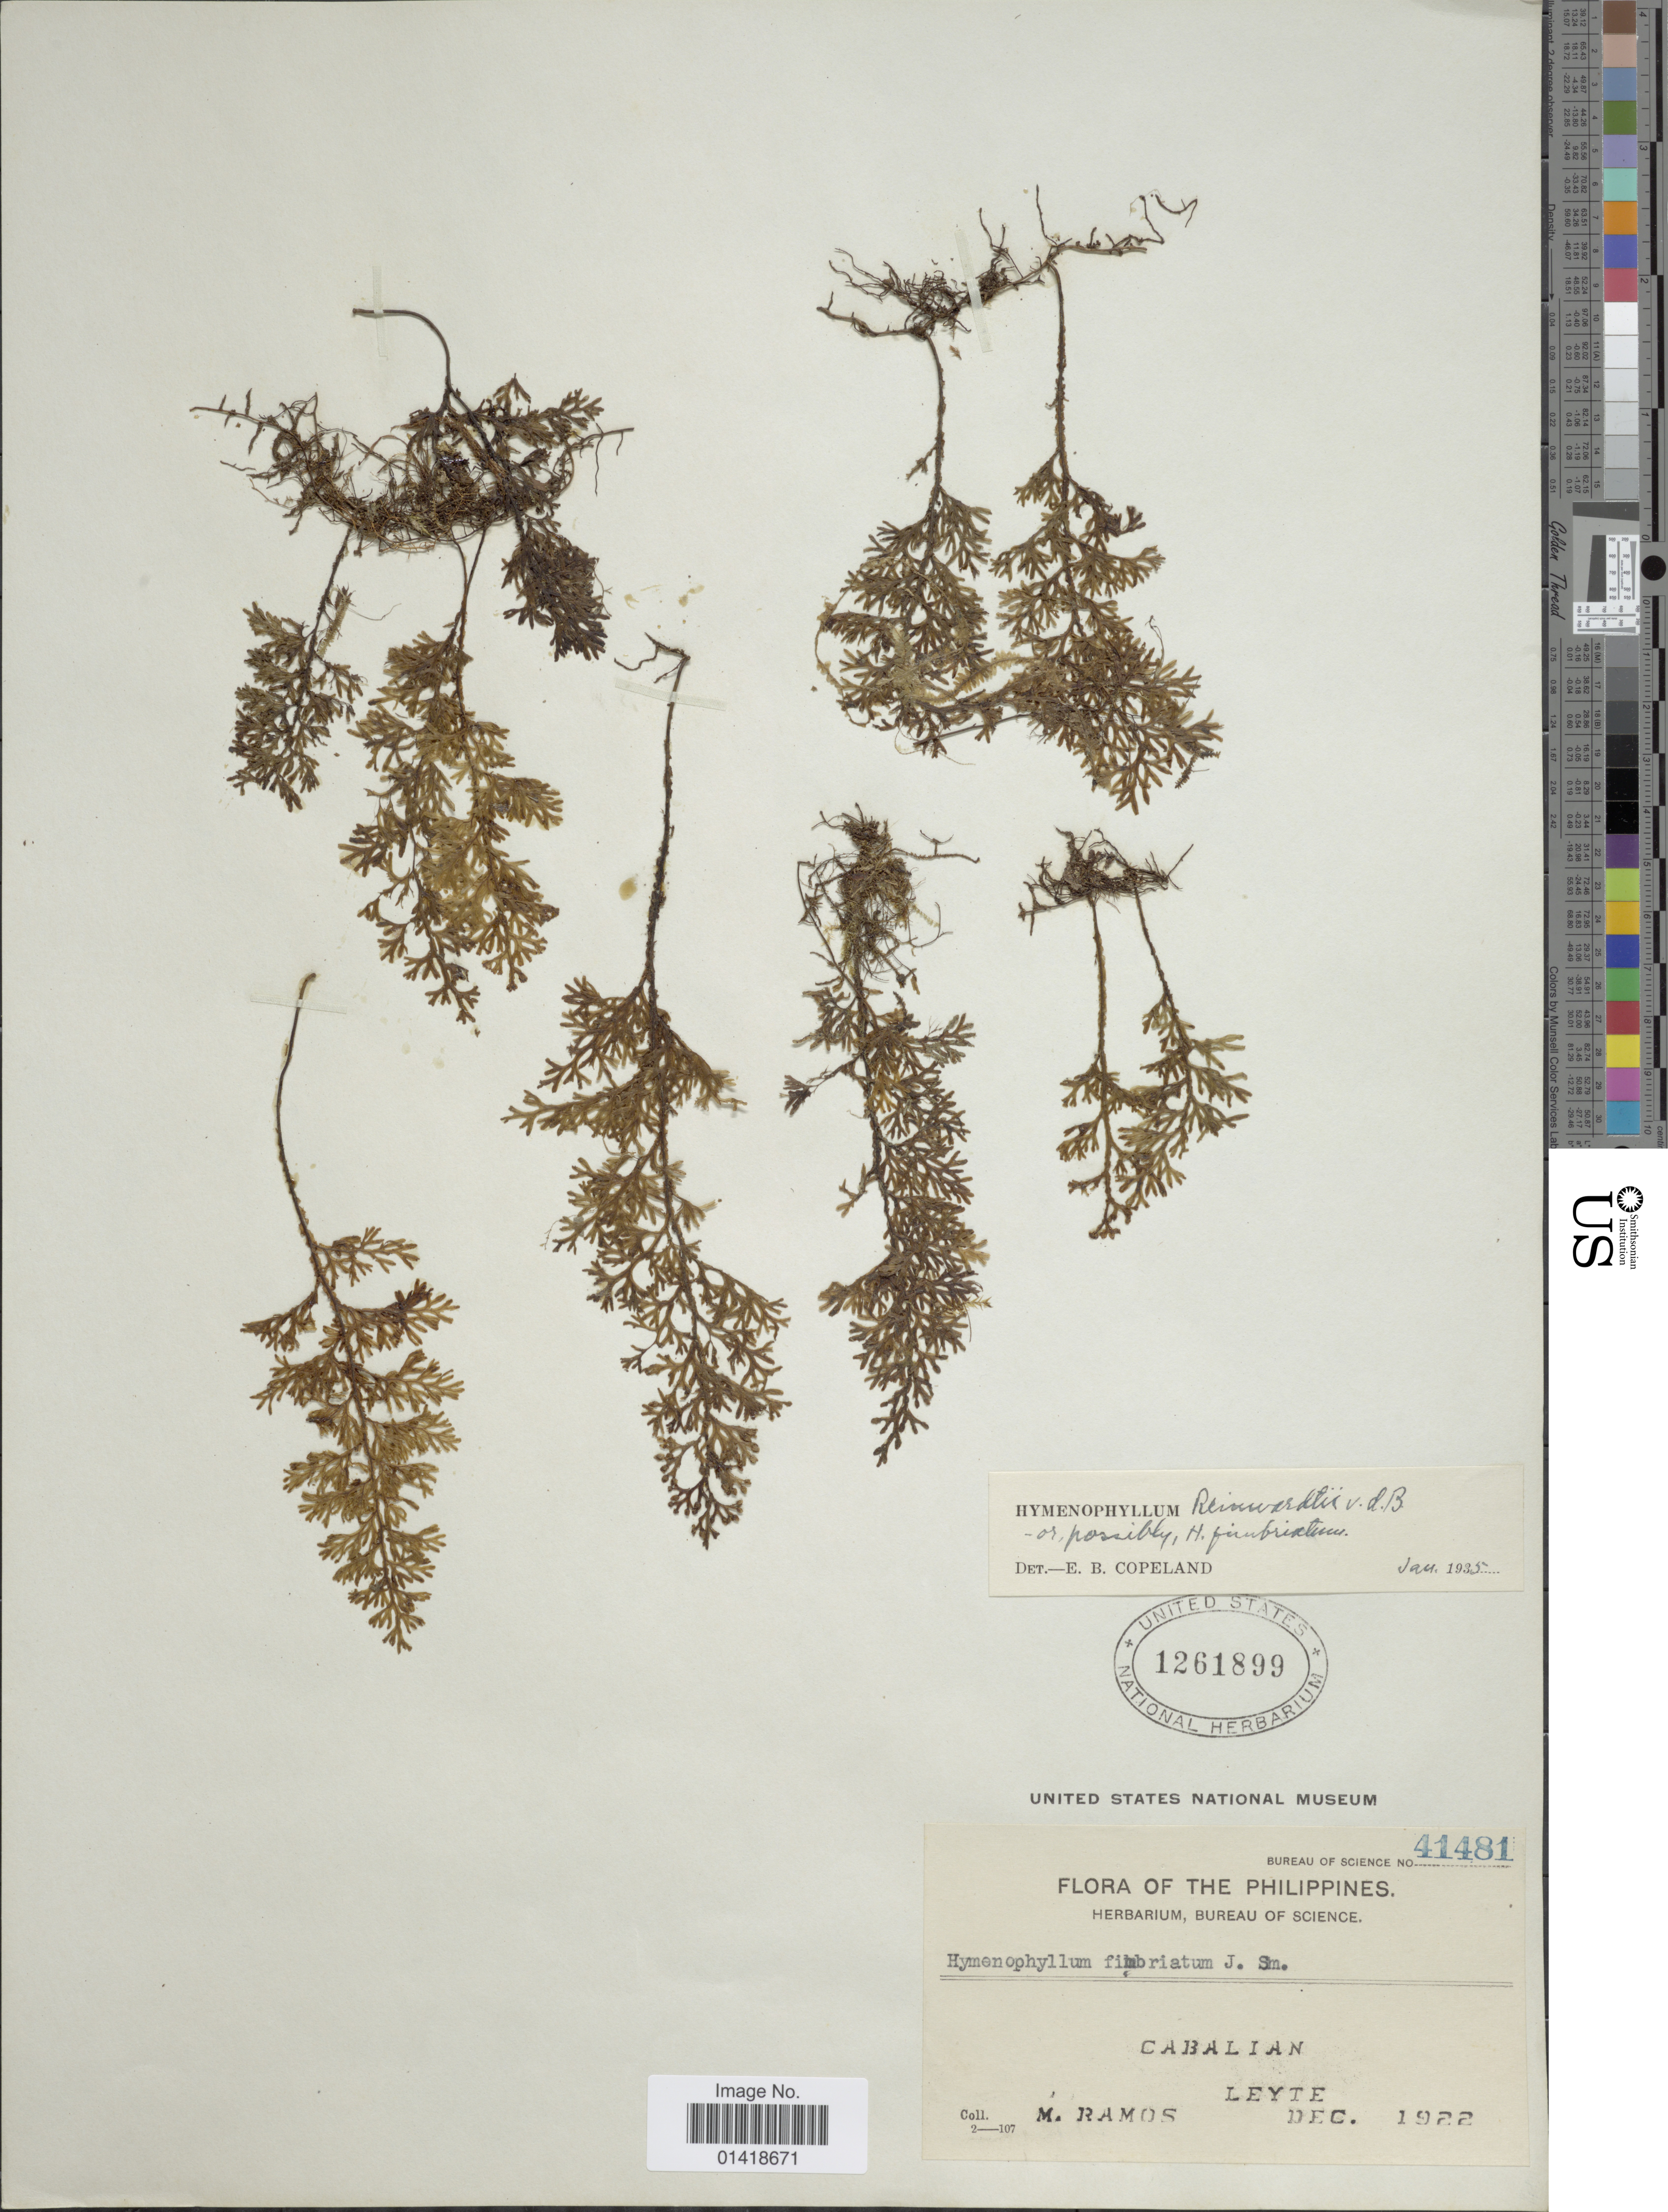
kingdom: Plantae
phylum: Tracheophyta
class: Polypodiopsida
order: Hymenophyllales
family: Hymenophyllaceae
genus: Hymenophyllum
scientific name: Hymenophyllum reinwardtii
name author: Bosch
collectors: M. Ramos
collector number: Bureau of Science 41481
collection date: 1922-12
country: Philippines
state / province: Eastern Visayas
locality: The Philippines. Cabalian. Leyte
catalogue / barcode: US 1261899